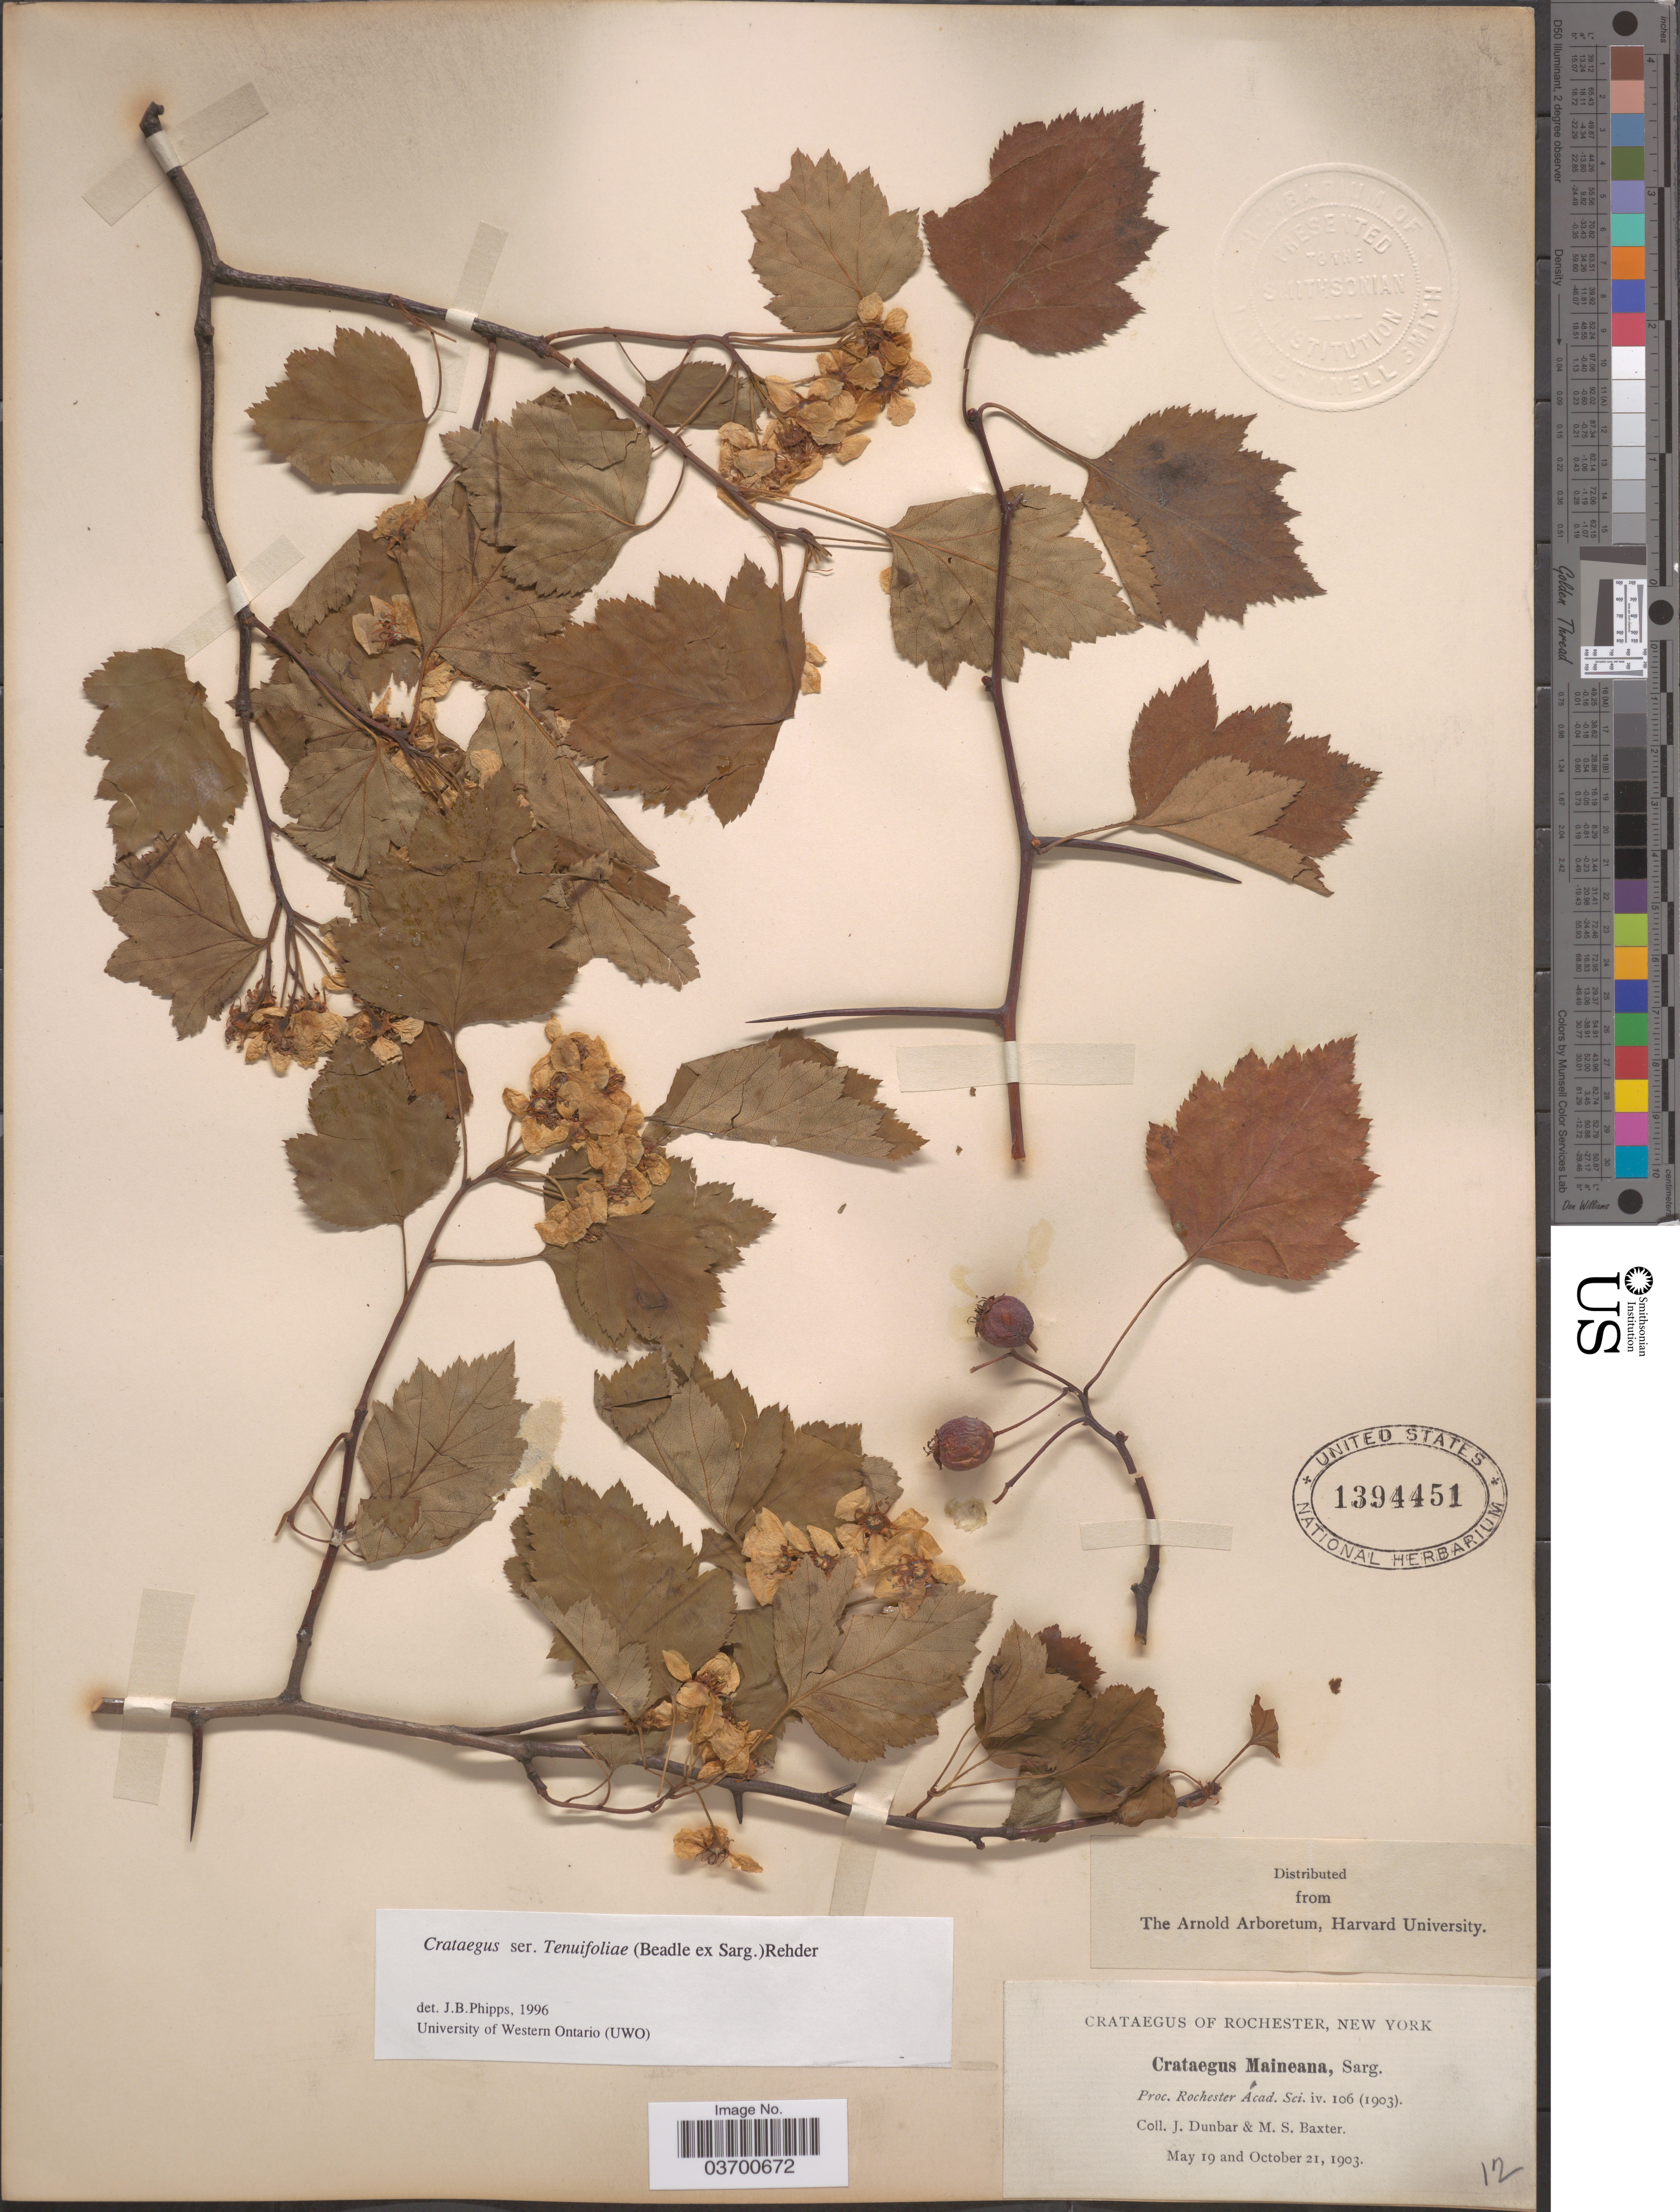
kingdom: Plantae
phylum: Tracheophyta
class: Magnoliopsida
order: Rosales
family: Rosaceae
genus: Crataegus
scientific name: Crataegus maineana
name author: Sarg.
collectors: J. Dunbar & M. Baxter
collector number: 12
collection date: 1903-05-19/1903-10-21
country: United States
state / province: New York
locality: Rochester.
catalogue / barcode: US 1394451